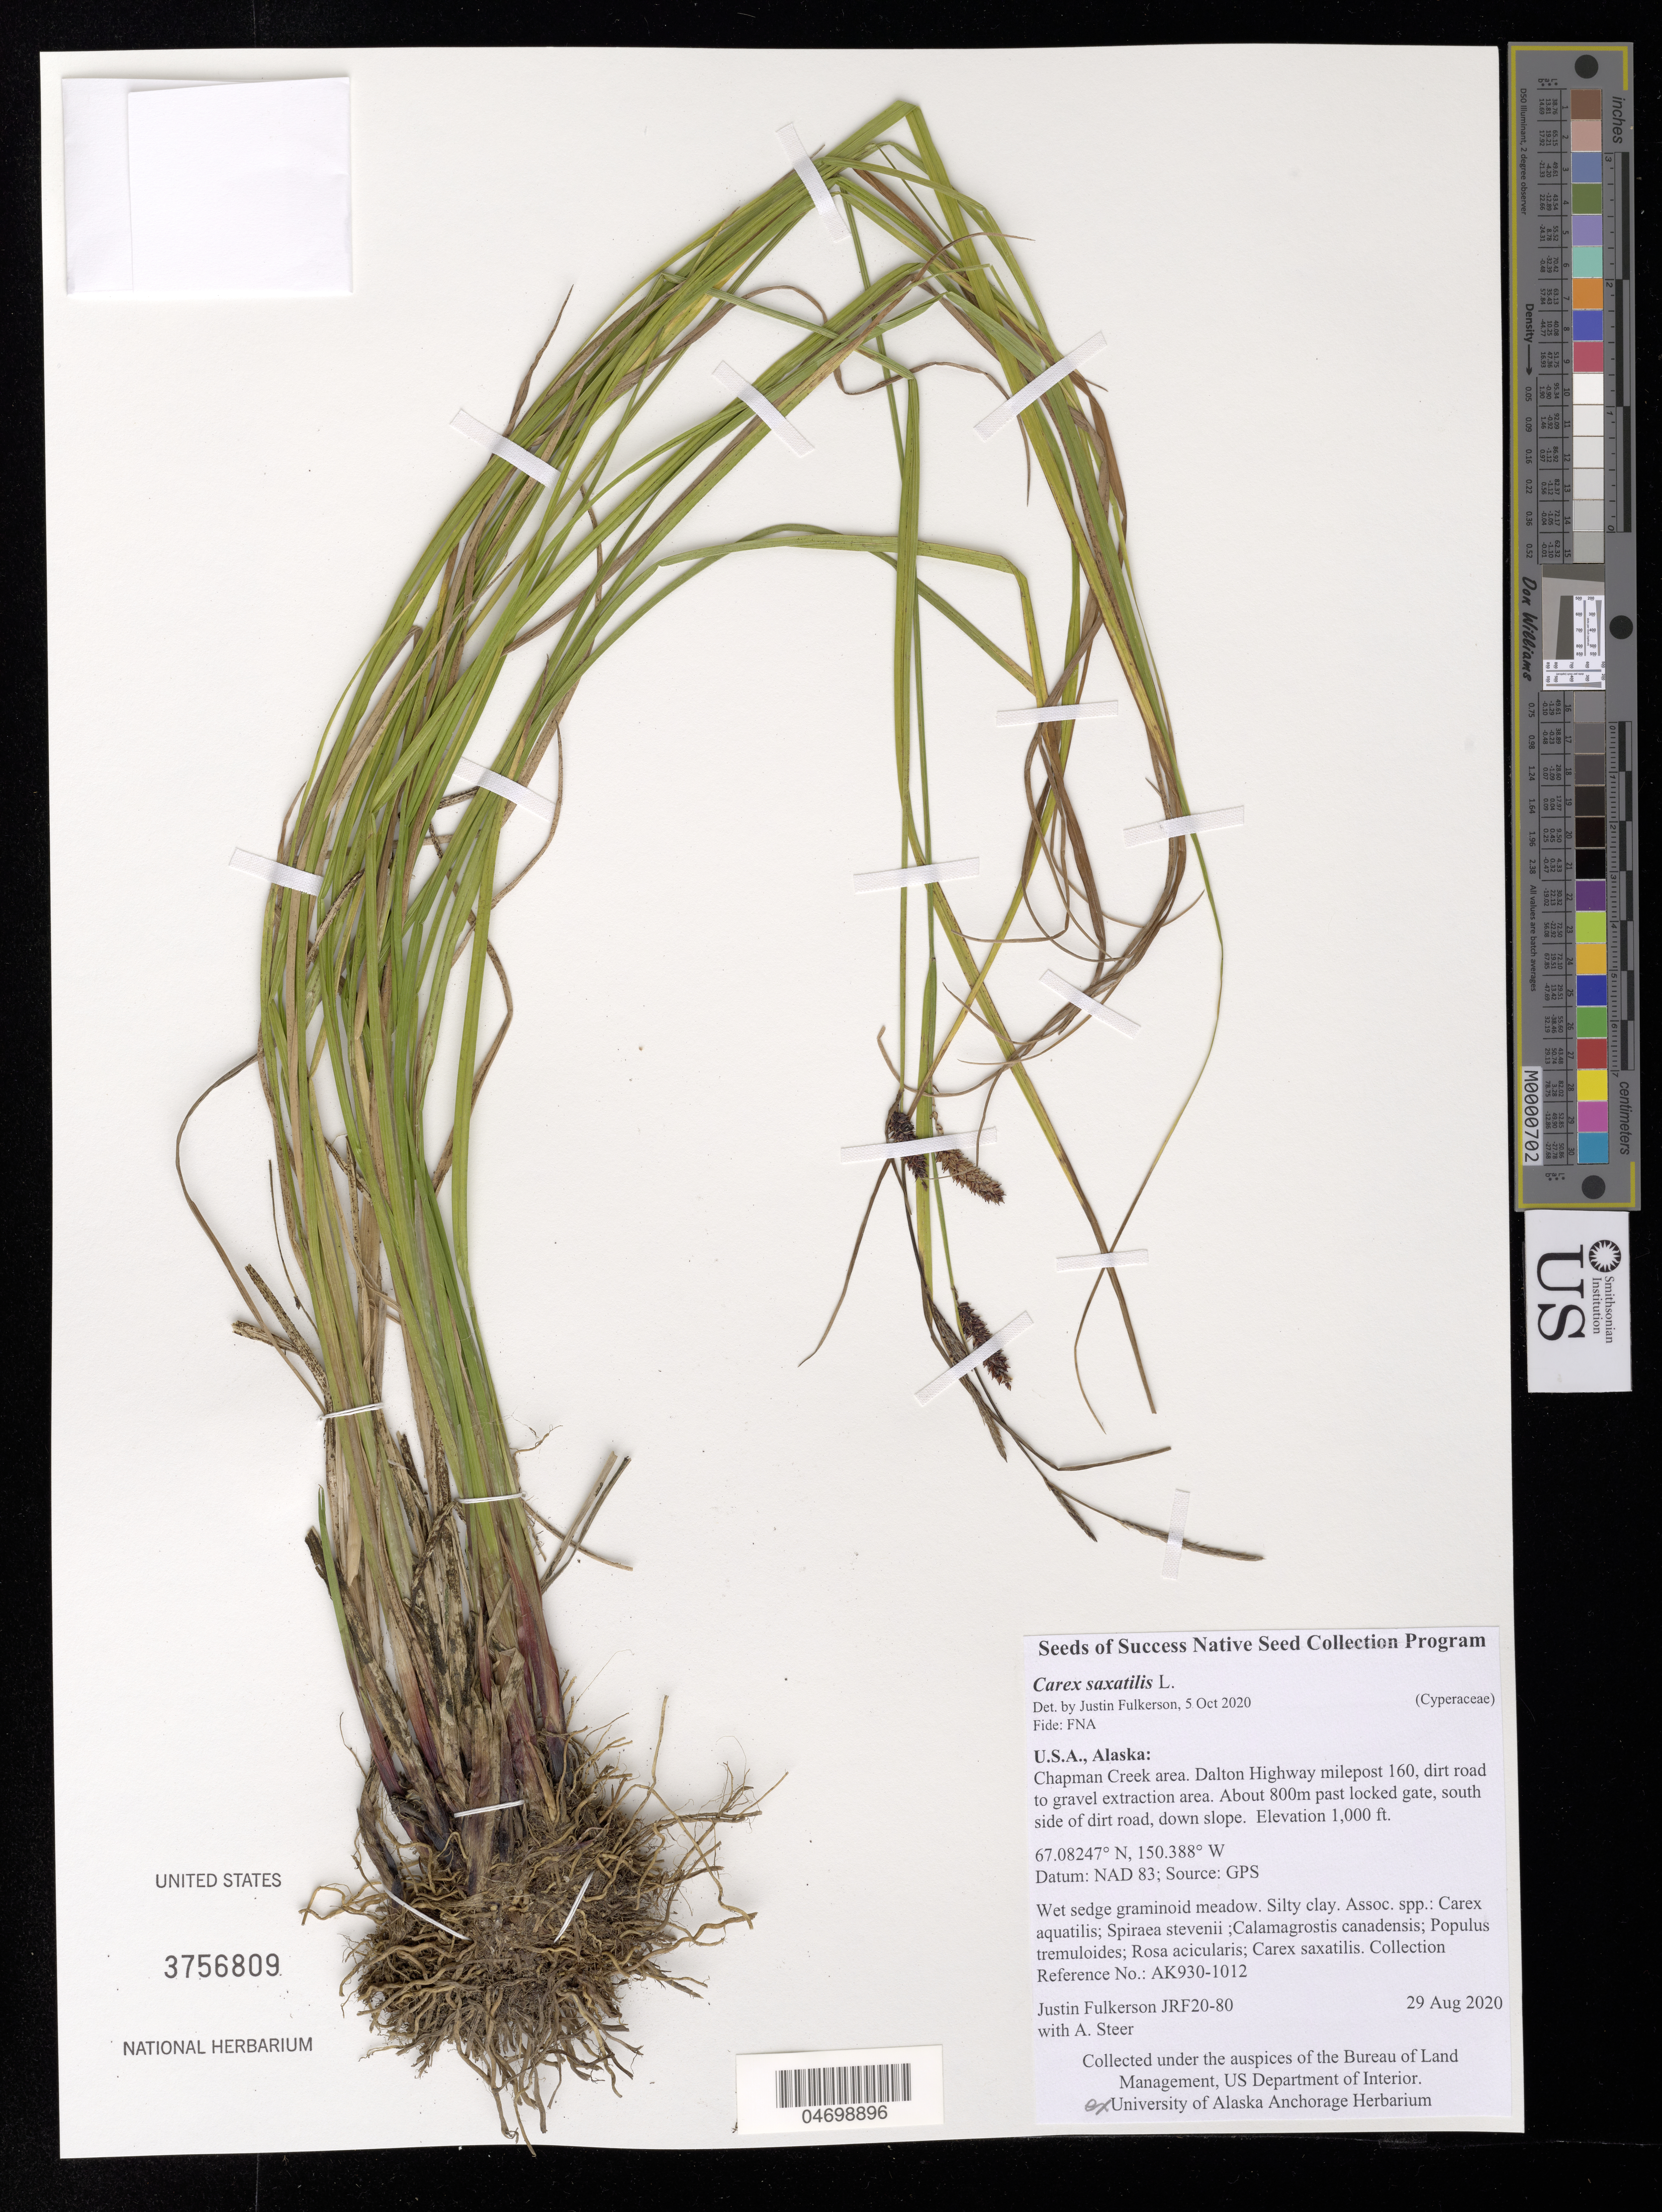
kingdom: Plantae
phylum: Tracheophyta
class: Liliopsida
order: Poales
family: Cyperaceae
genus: Carex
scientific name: Carex saxatilis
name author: L.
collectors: J. Fulkerson & A. Steer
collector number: AK930-1012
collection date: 2020-08-29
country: United States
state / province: Alaska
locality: Chapman Creek area. Dalton Hwy milepost 160.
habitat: Wet sege graminoid meadow. Silty clay. With Spiraea stevenii, Carex saxatilis, Rosa acicularis, etc.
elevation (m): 305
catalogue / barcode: US 3756809